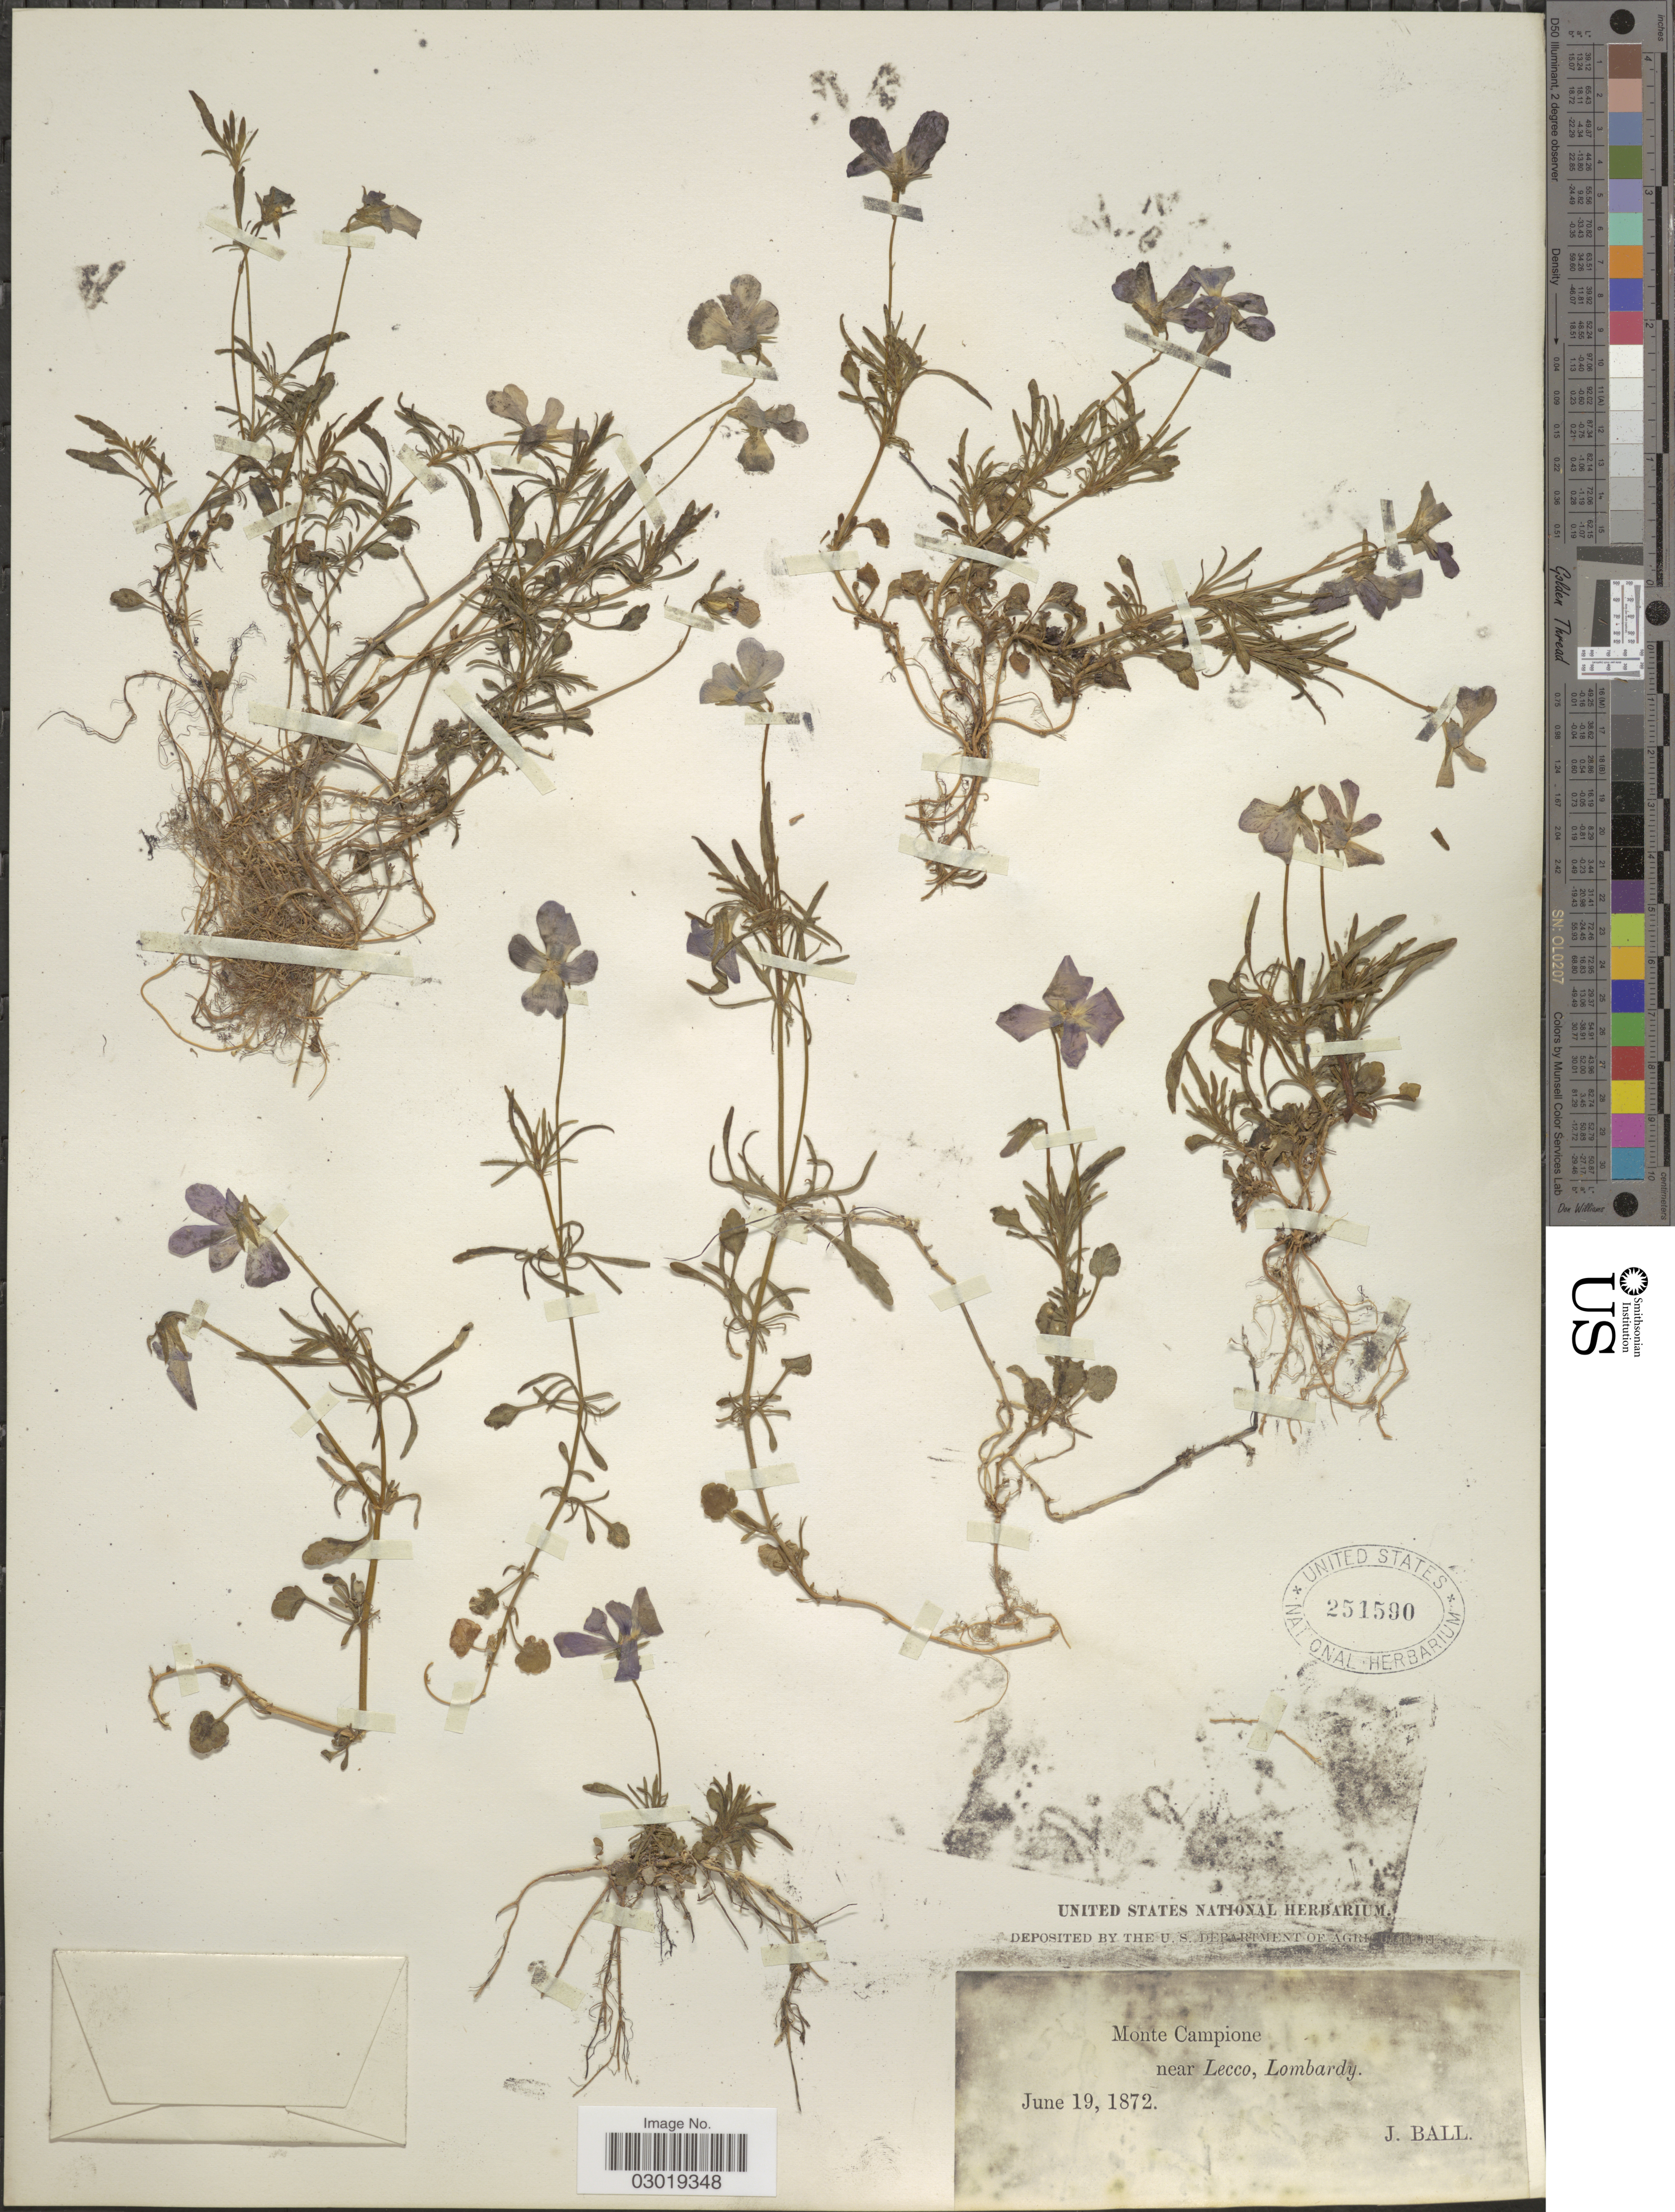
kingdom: Plantae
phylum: Tracheophyta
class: Magnoliopsida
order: Malpighiales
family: Violaceae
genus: Viola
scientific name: Viola sp.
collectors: J. Ball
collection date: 1872-06-19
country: Italy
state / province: Lombardy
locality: Monte Campione near Lecco, Lombardy.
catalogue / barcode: US 251590